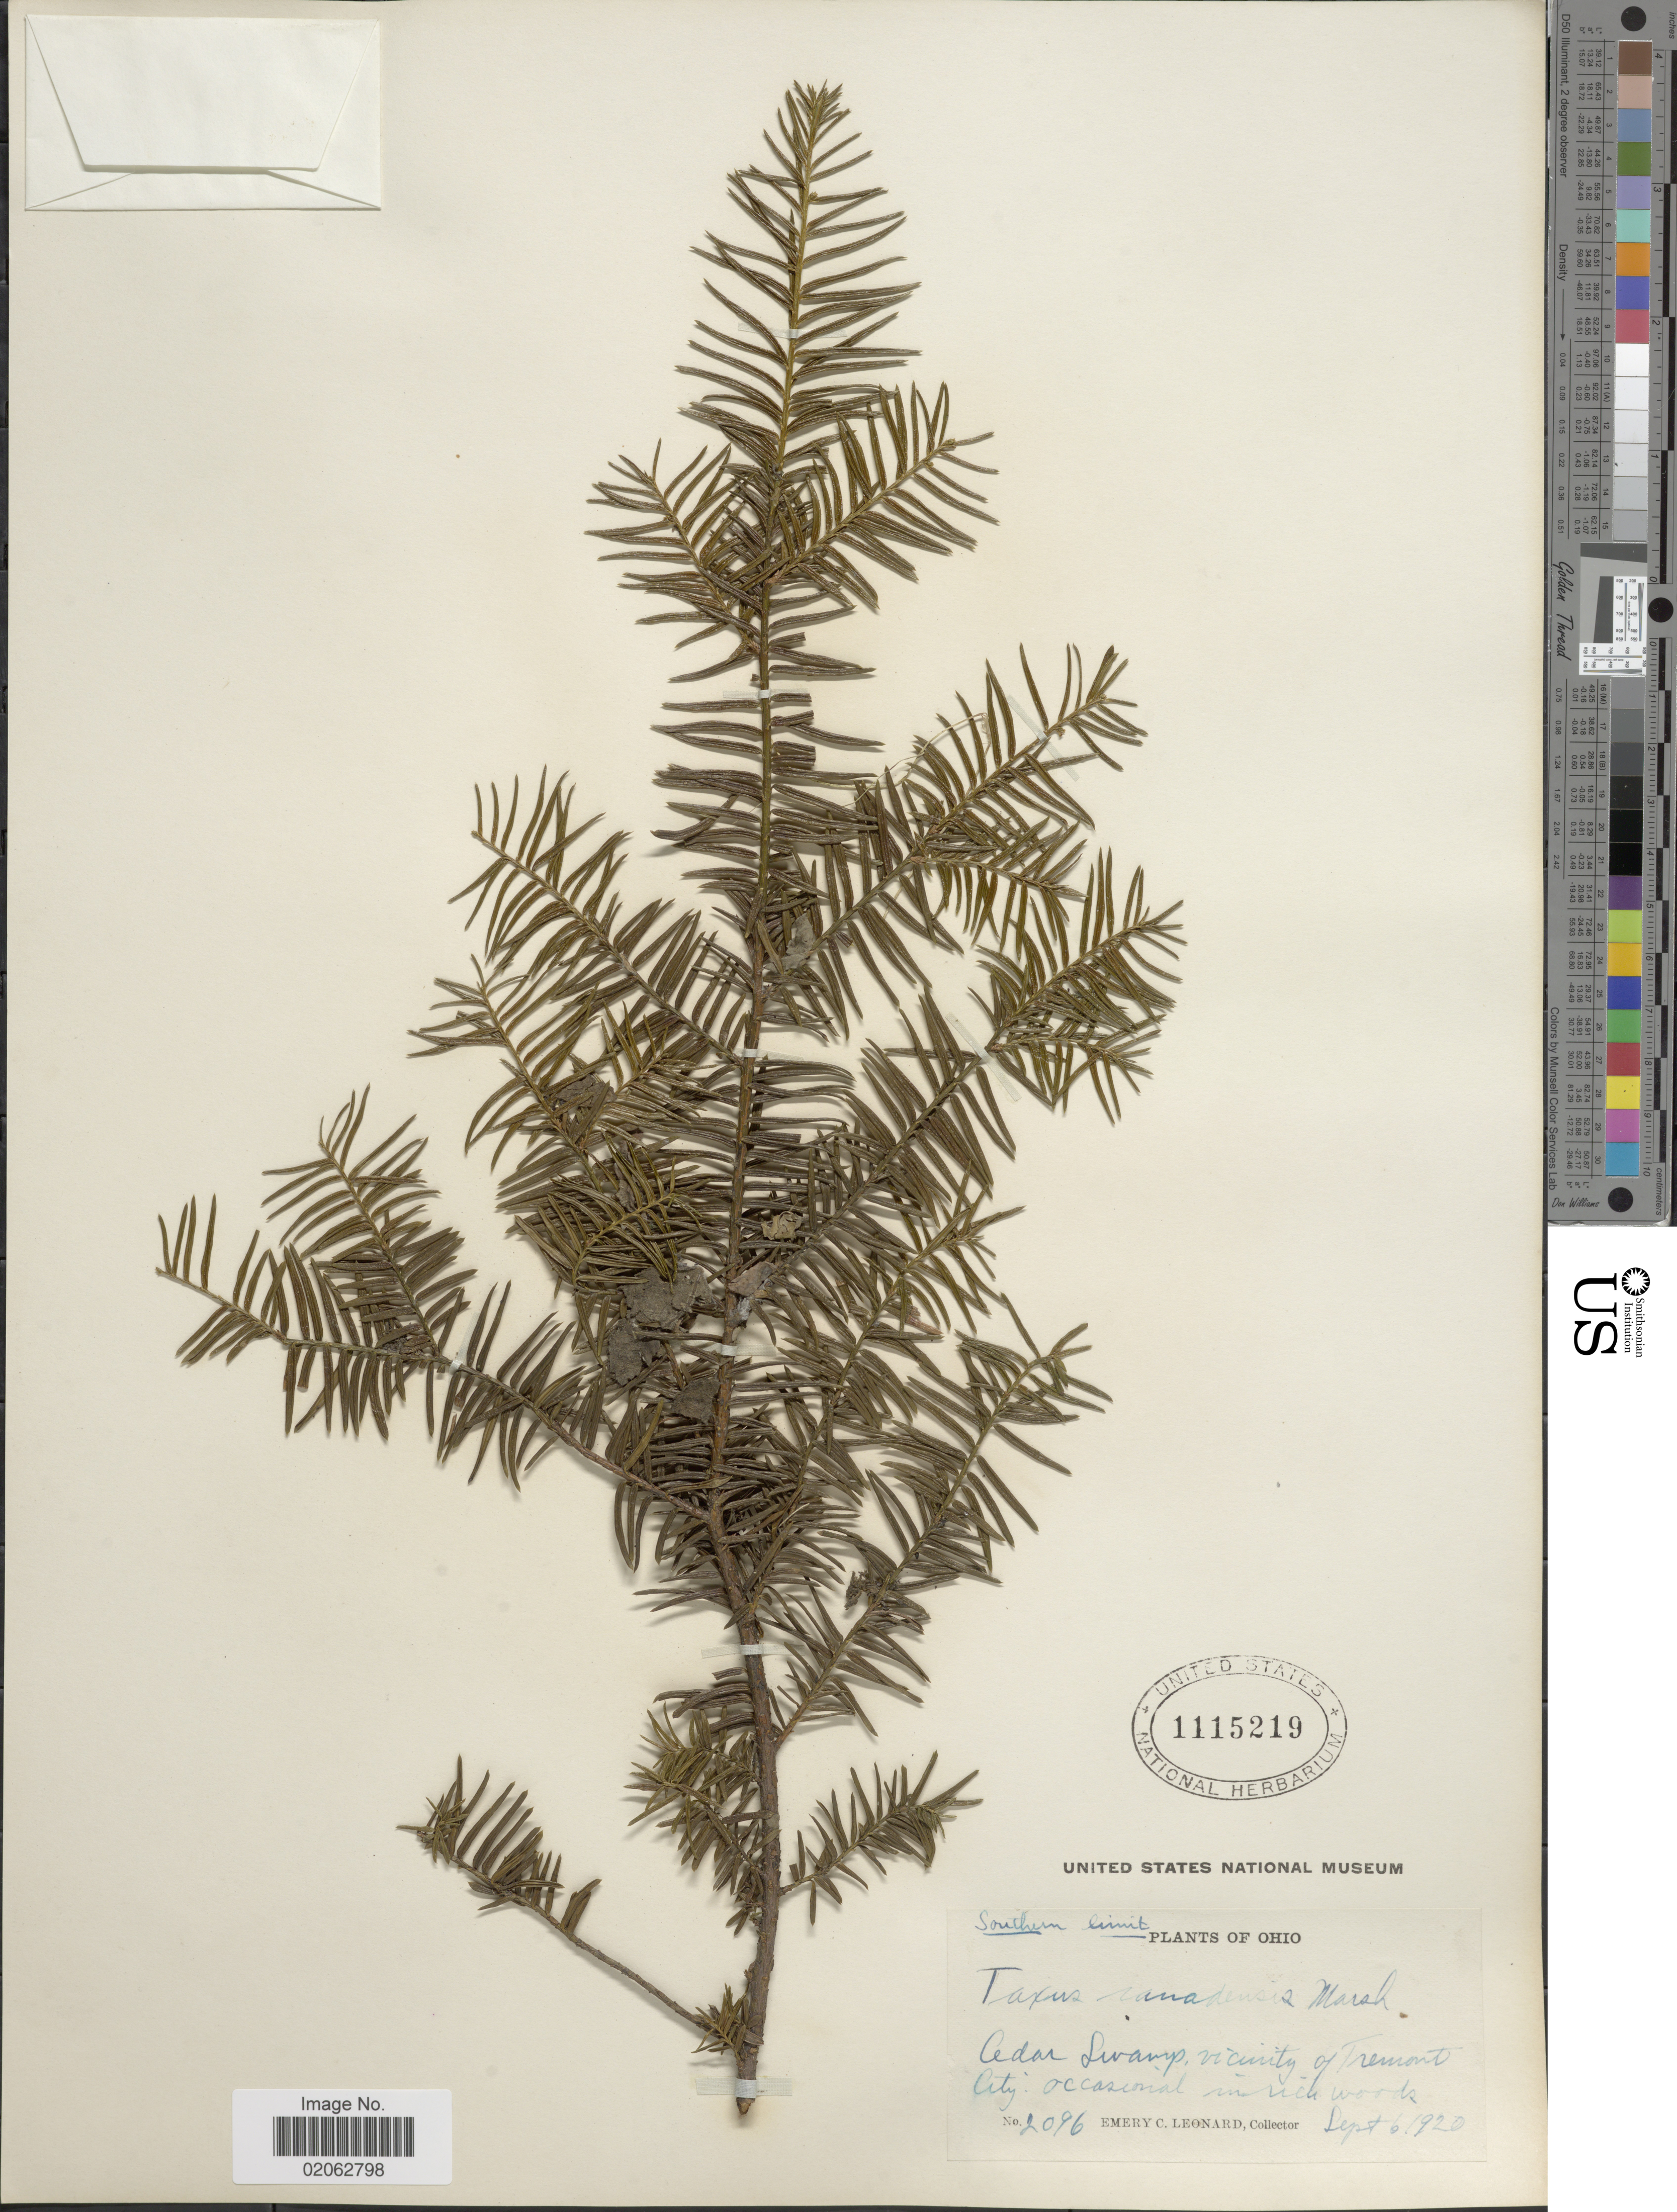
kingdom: Plantae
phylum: Tracheophyta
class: Pinopsida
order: Pinales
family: Taxaceae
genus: Taxus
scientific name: Taxus canadensis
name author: Marshall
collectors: E. C. Leonard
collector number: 2096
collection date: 1920-09-06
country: United States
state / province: Ohio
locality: Cedar Swamp, vicinity of Tremont City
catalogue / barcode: US 1115219